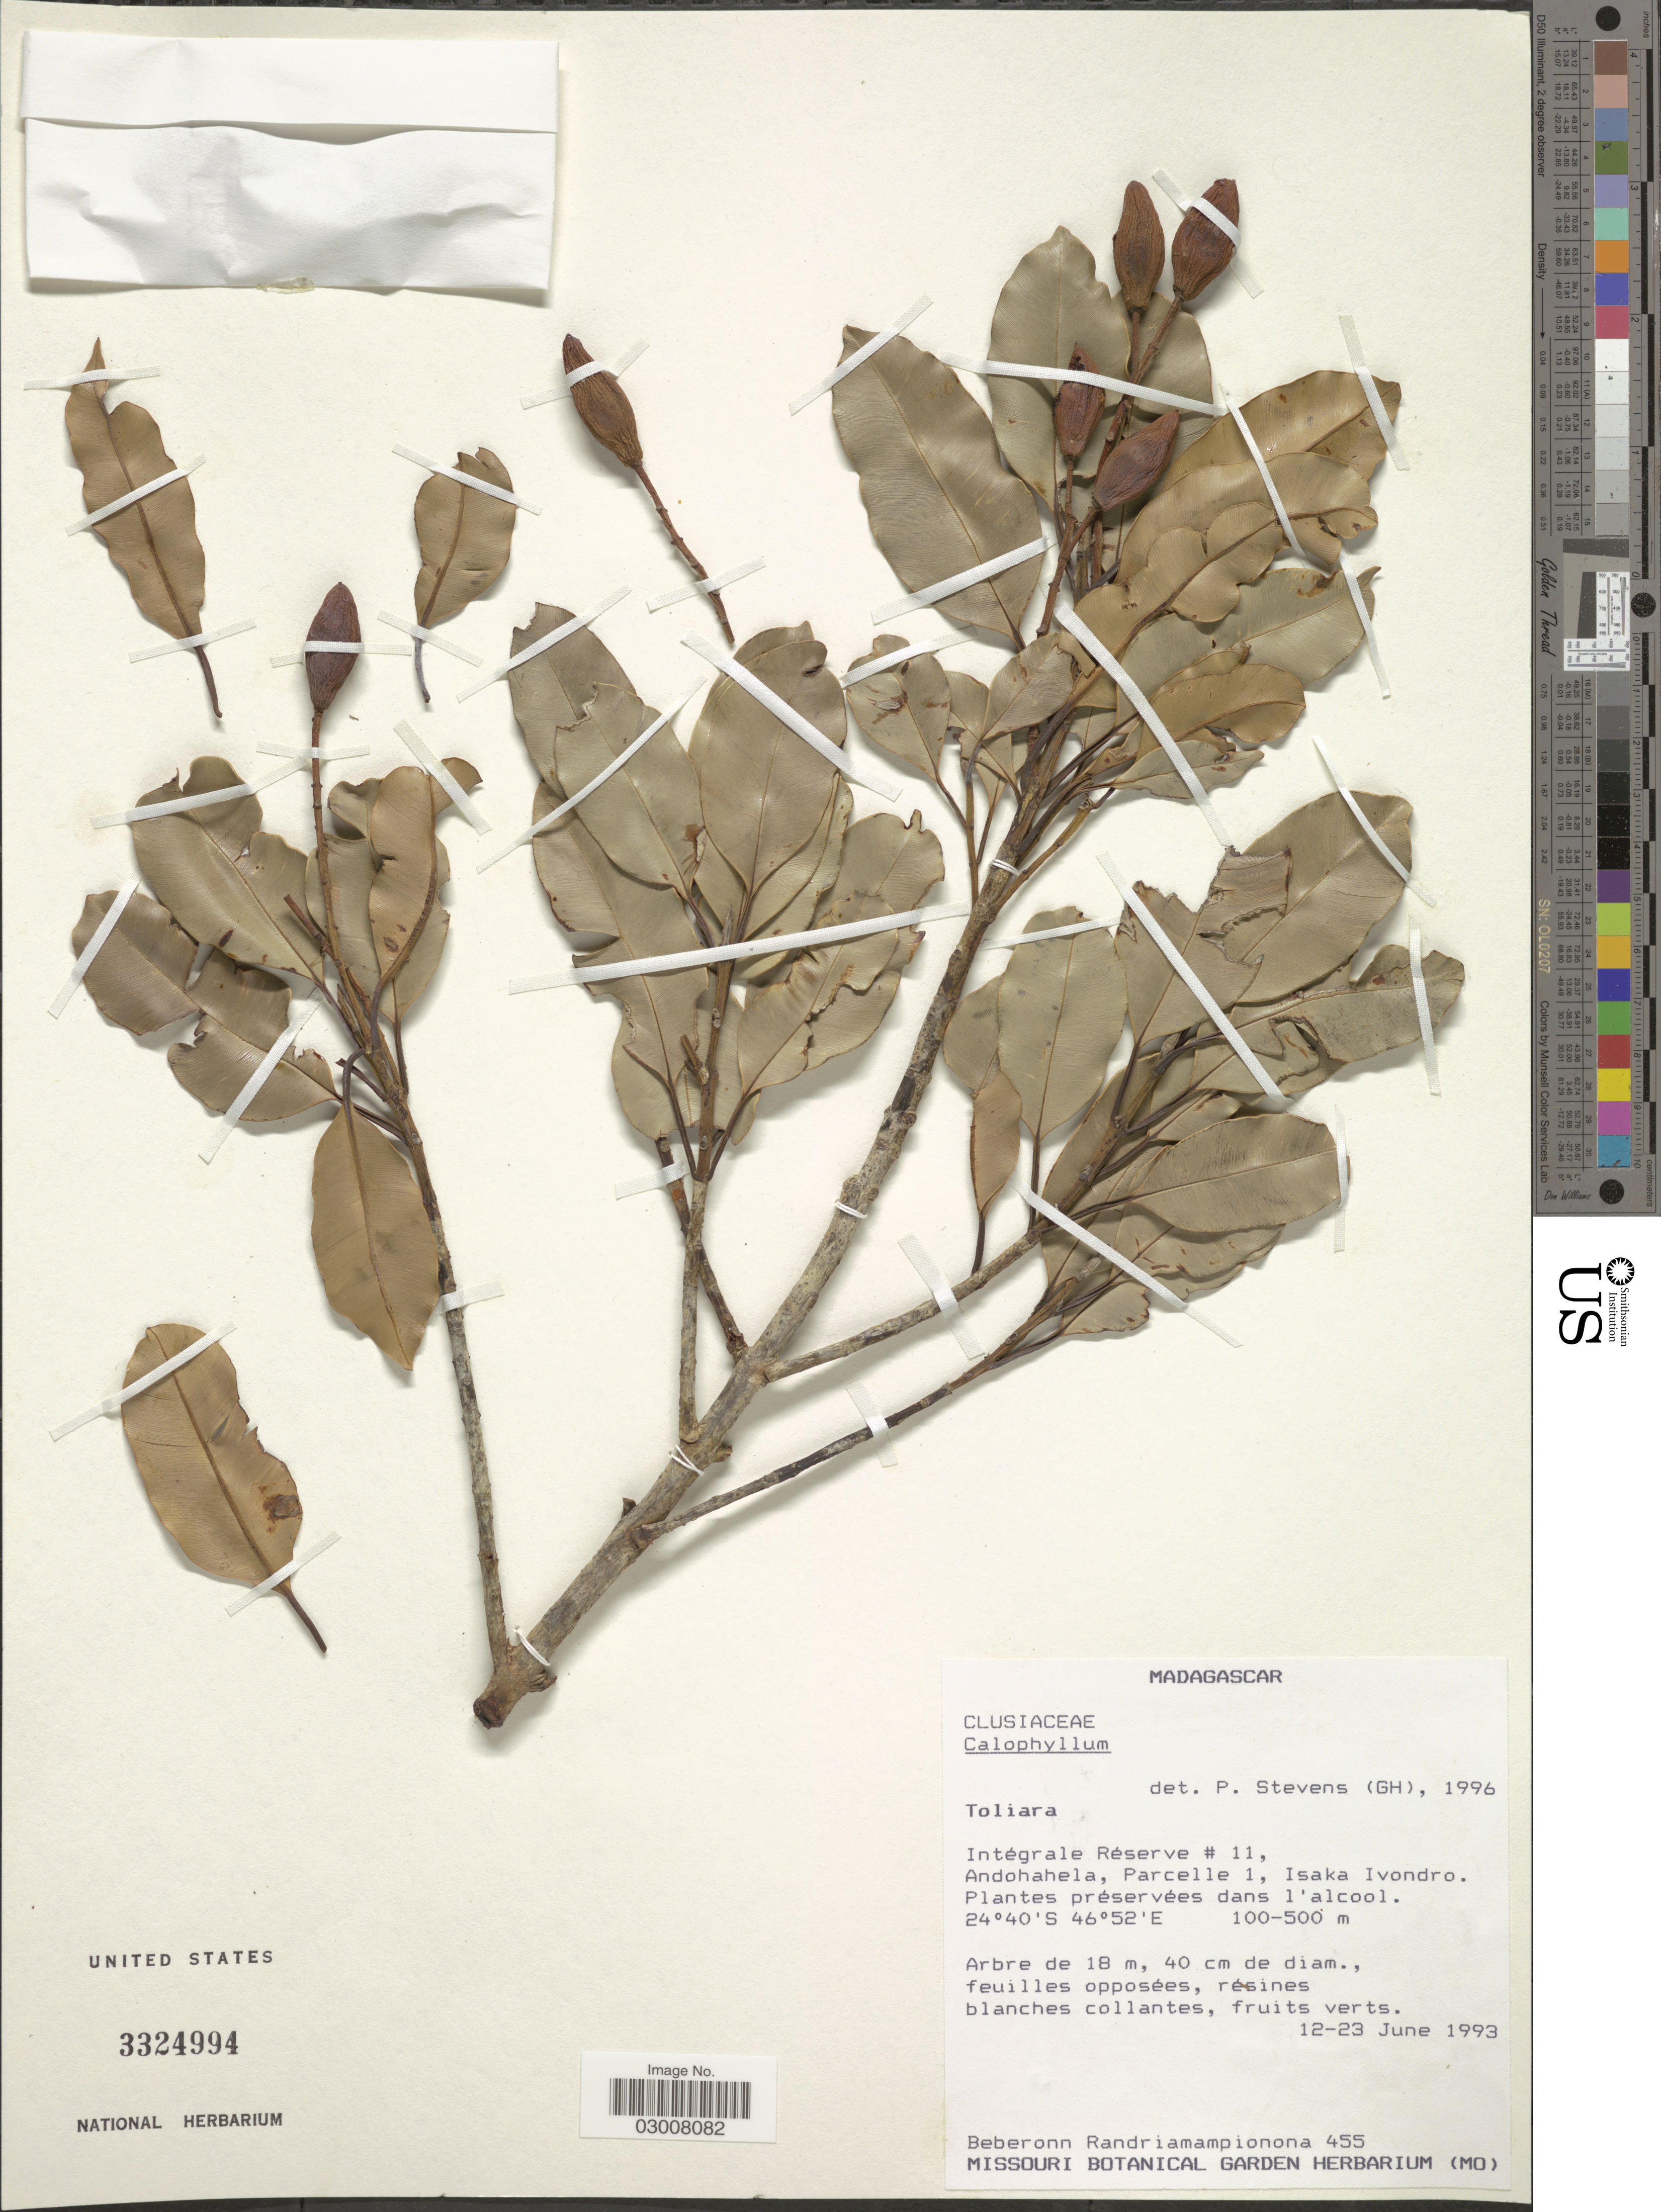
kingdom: Plantae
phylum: Tracheophyta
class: Magnoliopsida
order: Malpighiales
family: Calophyllaceae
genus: Calophyllum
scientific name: Calophyllum sp.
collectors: B. Randriamampionona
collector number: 455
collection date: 1993-06-12/1993-06-23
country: Madagascar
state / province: Anosy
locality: Intégrale Réserve #11, Andohahela, Parcelle 1, Isaka Ivondro.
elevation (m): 100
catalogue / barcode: US 3324994